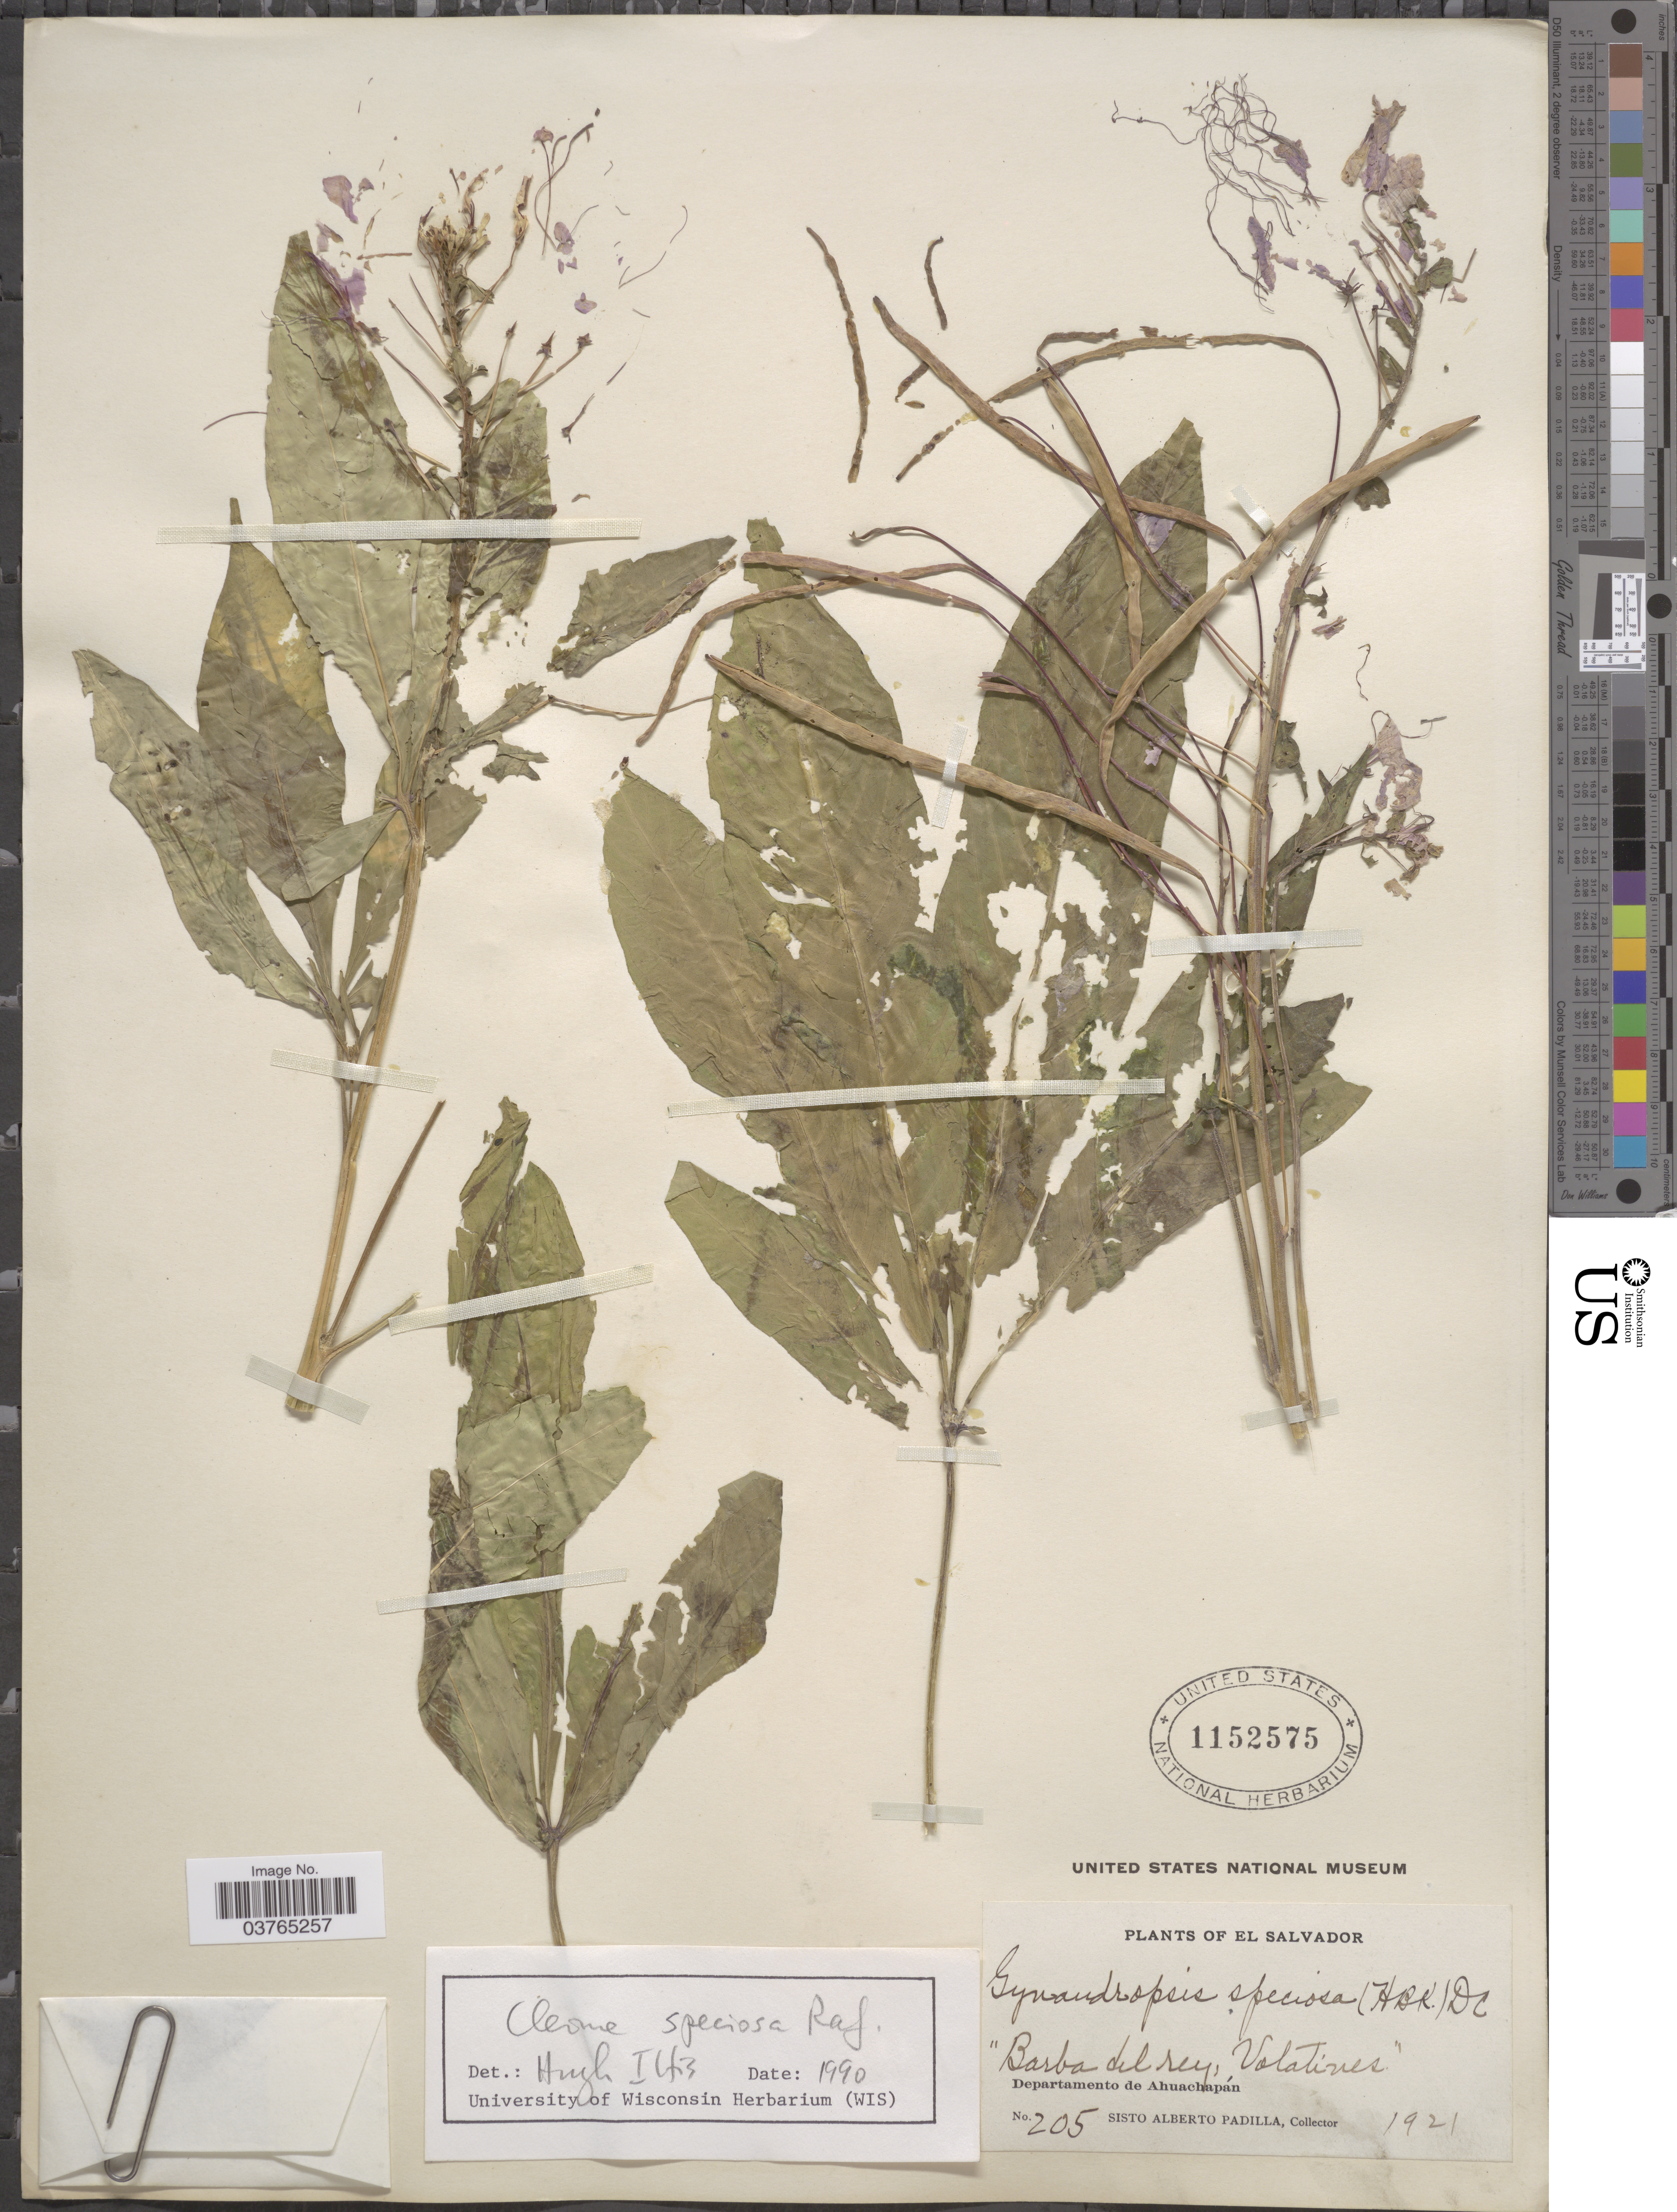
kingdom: Plantae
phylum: Tracheophyta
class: Magnoliopsida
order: Brassicales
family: Cleomaceae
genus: Cleoserrata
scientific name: Cleoserrata speciosa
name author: (Raf.) Iltis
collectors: S. A. Padilla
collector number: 205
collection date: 1921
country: El Salvador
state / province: Ahuachapan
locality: Barba del rey, Volatines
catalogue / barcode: US 1152575